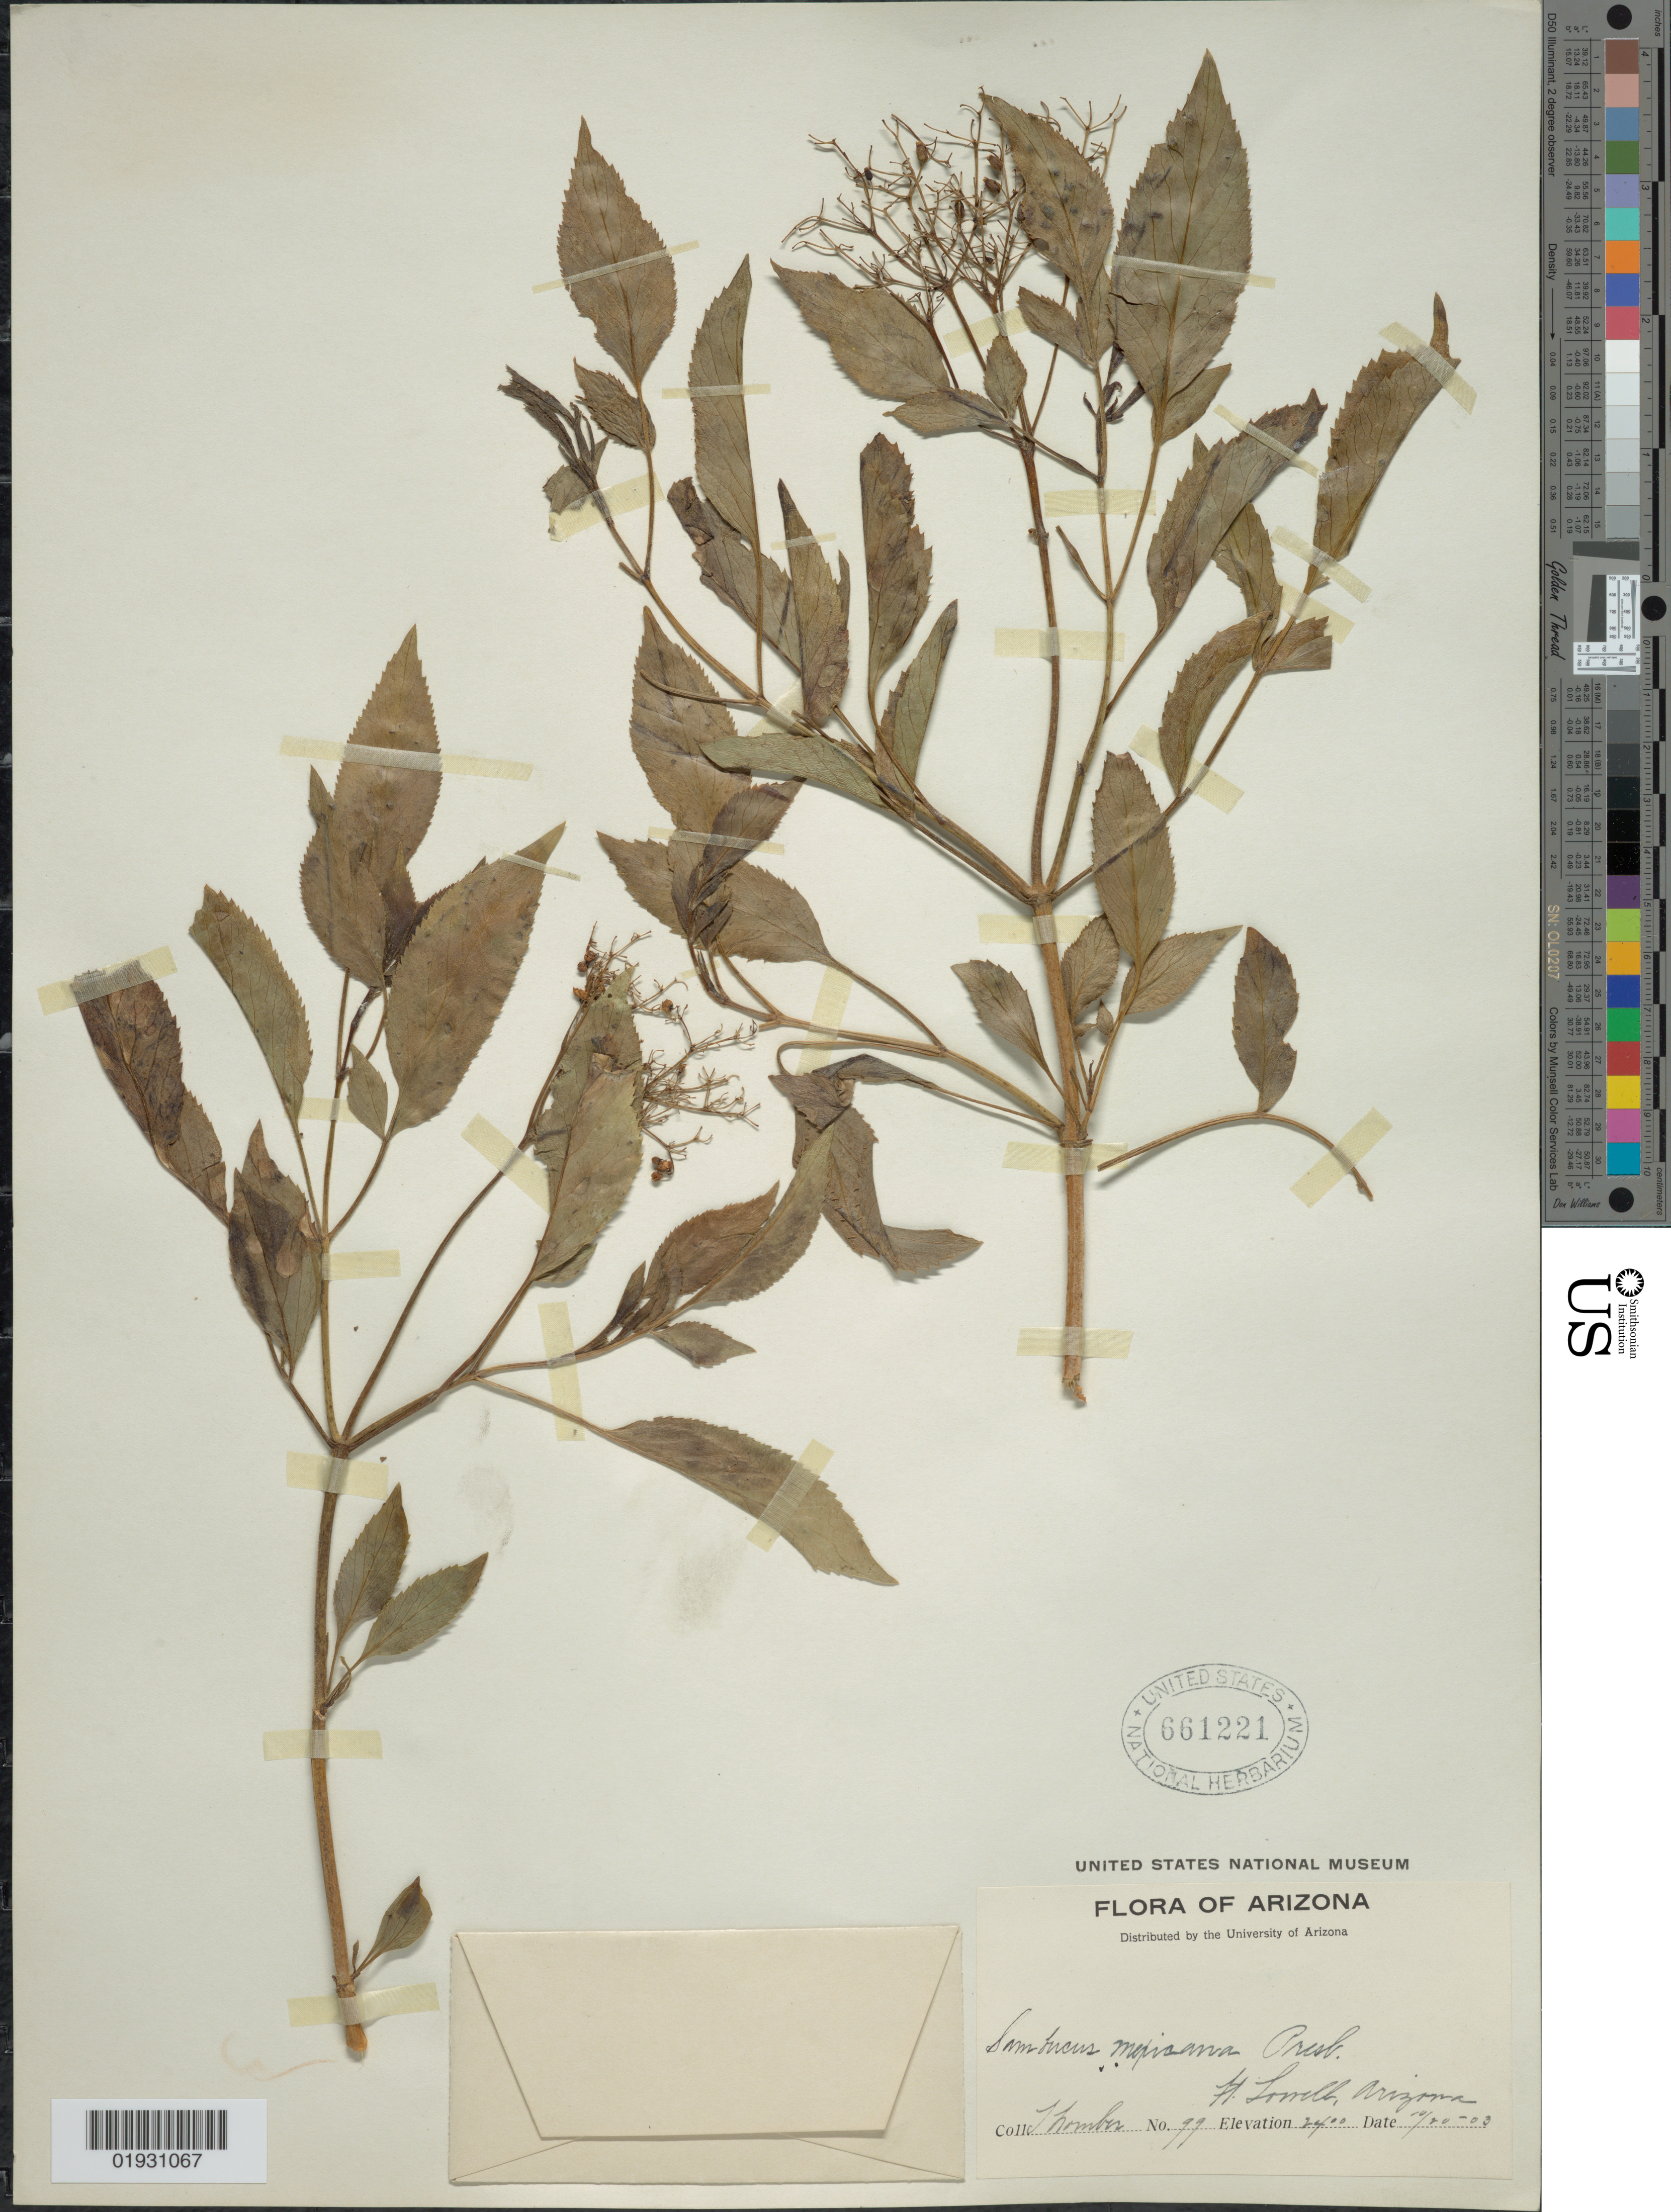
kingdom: Plantae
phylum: Tracheophyta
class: Magnoliopsida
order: Dipsacales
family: Viburnaceae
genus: Sambucus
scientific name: Sambucus mexicana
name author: C. Presl ex DC.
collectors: J. Thornber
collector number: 99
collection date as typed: Transcribed d/m/y: 20/10/03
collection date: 1903-10-20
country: United States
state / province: Arizona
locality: Ft. Lowell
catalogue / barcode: US 661221